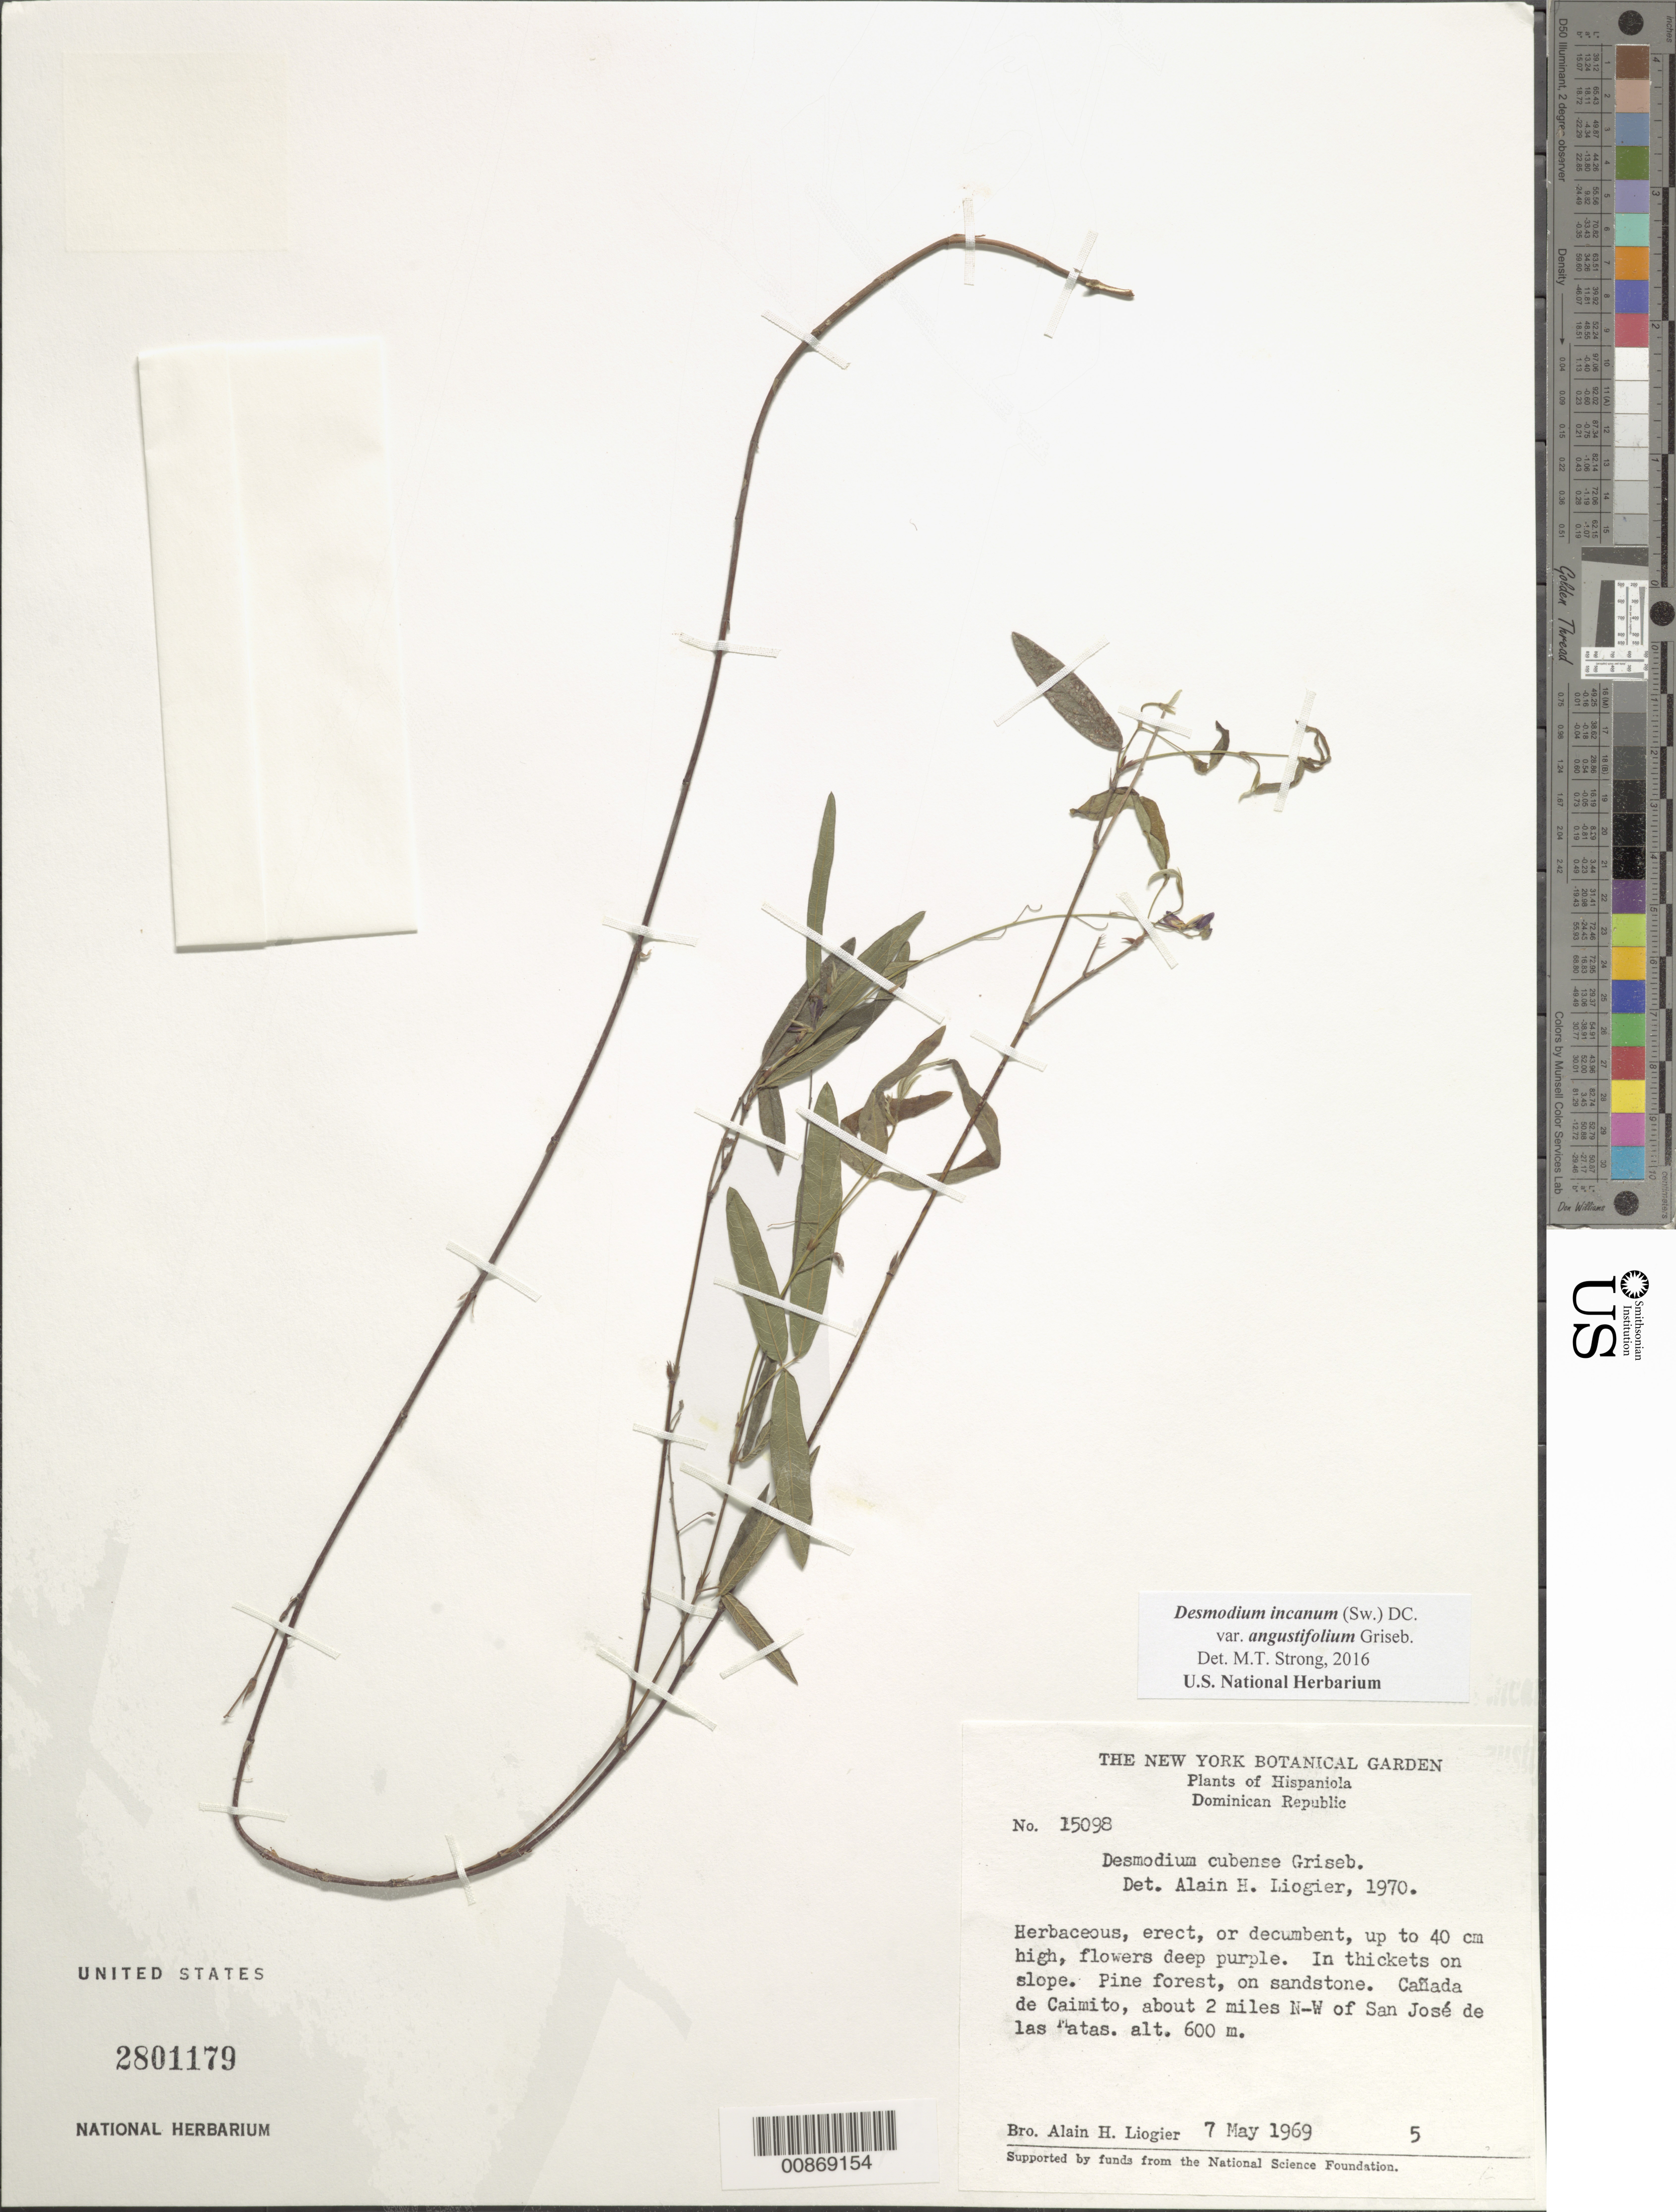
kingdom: Plantae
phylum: Tracheophyta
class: Magnoliopsida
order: Fabales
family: Fabaceae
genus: Desmodium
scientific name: Desmodium incanum var. angustifolium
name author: (Kunth) Griseb.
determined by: Strong, Mark T., (BOT), Smithsonian Institution - National Museum of Natural History (UNITED STATES)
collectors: A. H. Liogier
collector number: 15098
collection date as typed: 07 May 1969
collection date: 1969-05-07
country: Dominican Republic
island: Hispaniola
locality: Cañada de Caimito, about 2 miles N-W of San José de las Matas.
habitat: In thickets on slope. Pine forest, on sandstone.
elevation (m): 600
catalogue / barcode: US 2801179